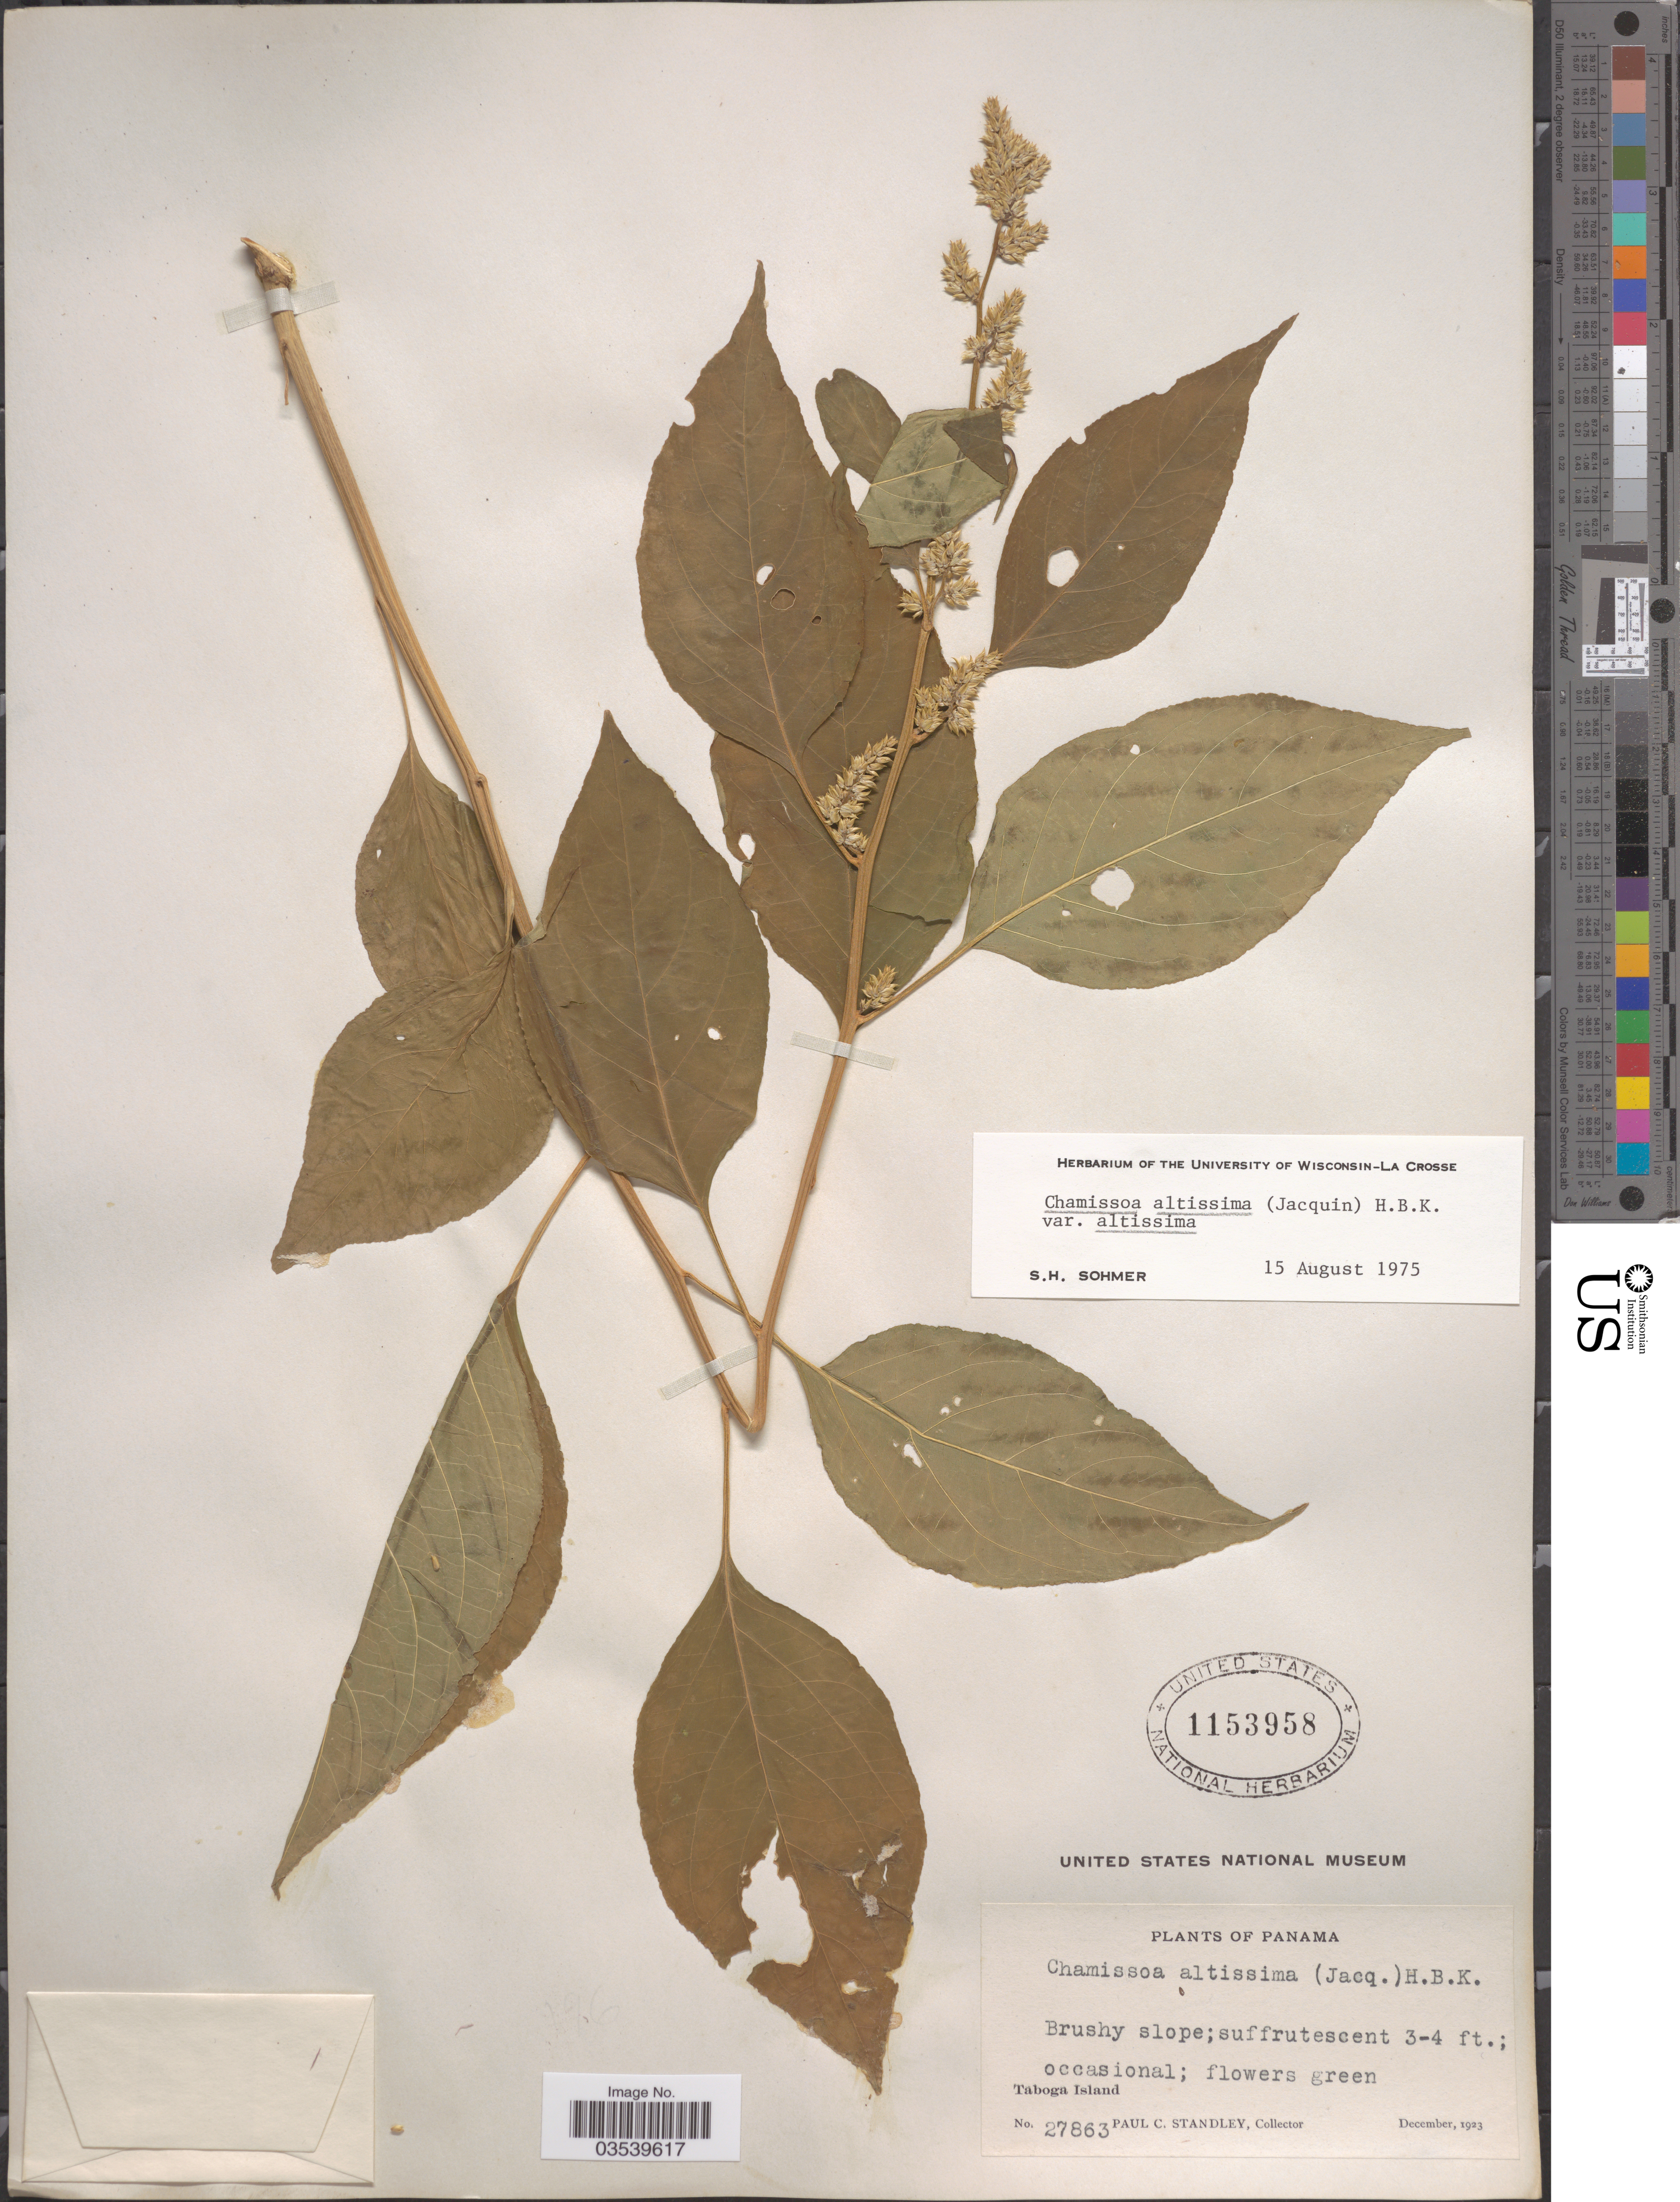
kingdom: Plantae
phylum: Tracheophyta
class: Magnoliopsida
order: Caryophyllales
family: Amaranthaceae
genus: Chamissoa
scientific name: Chamissoa altissima var. altissima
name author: (Jacq.) Kunth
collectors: P. C. Standley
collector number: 27863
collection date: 1923-10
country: Panama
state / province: Panamá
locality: Taboga Island.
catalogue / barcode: US 1153958